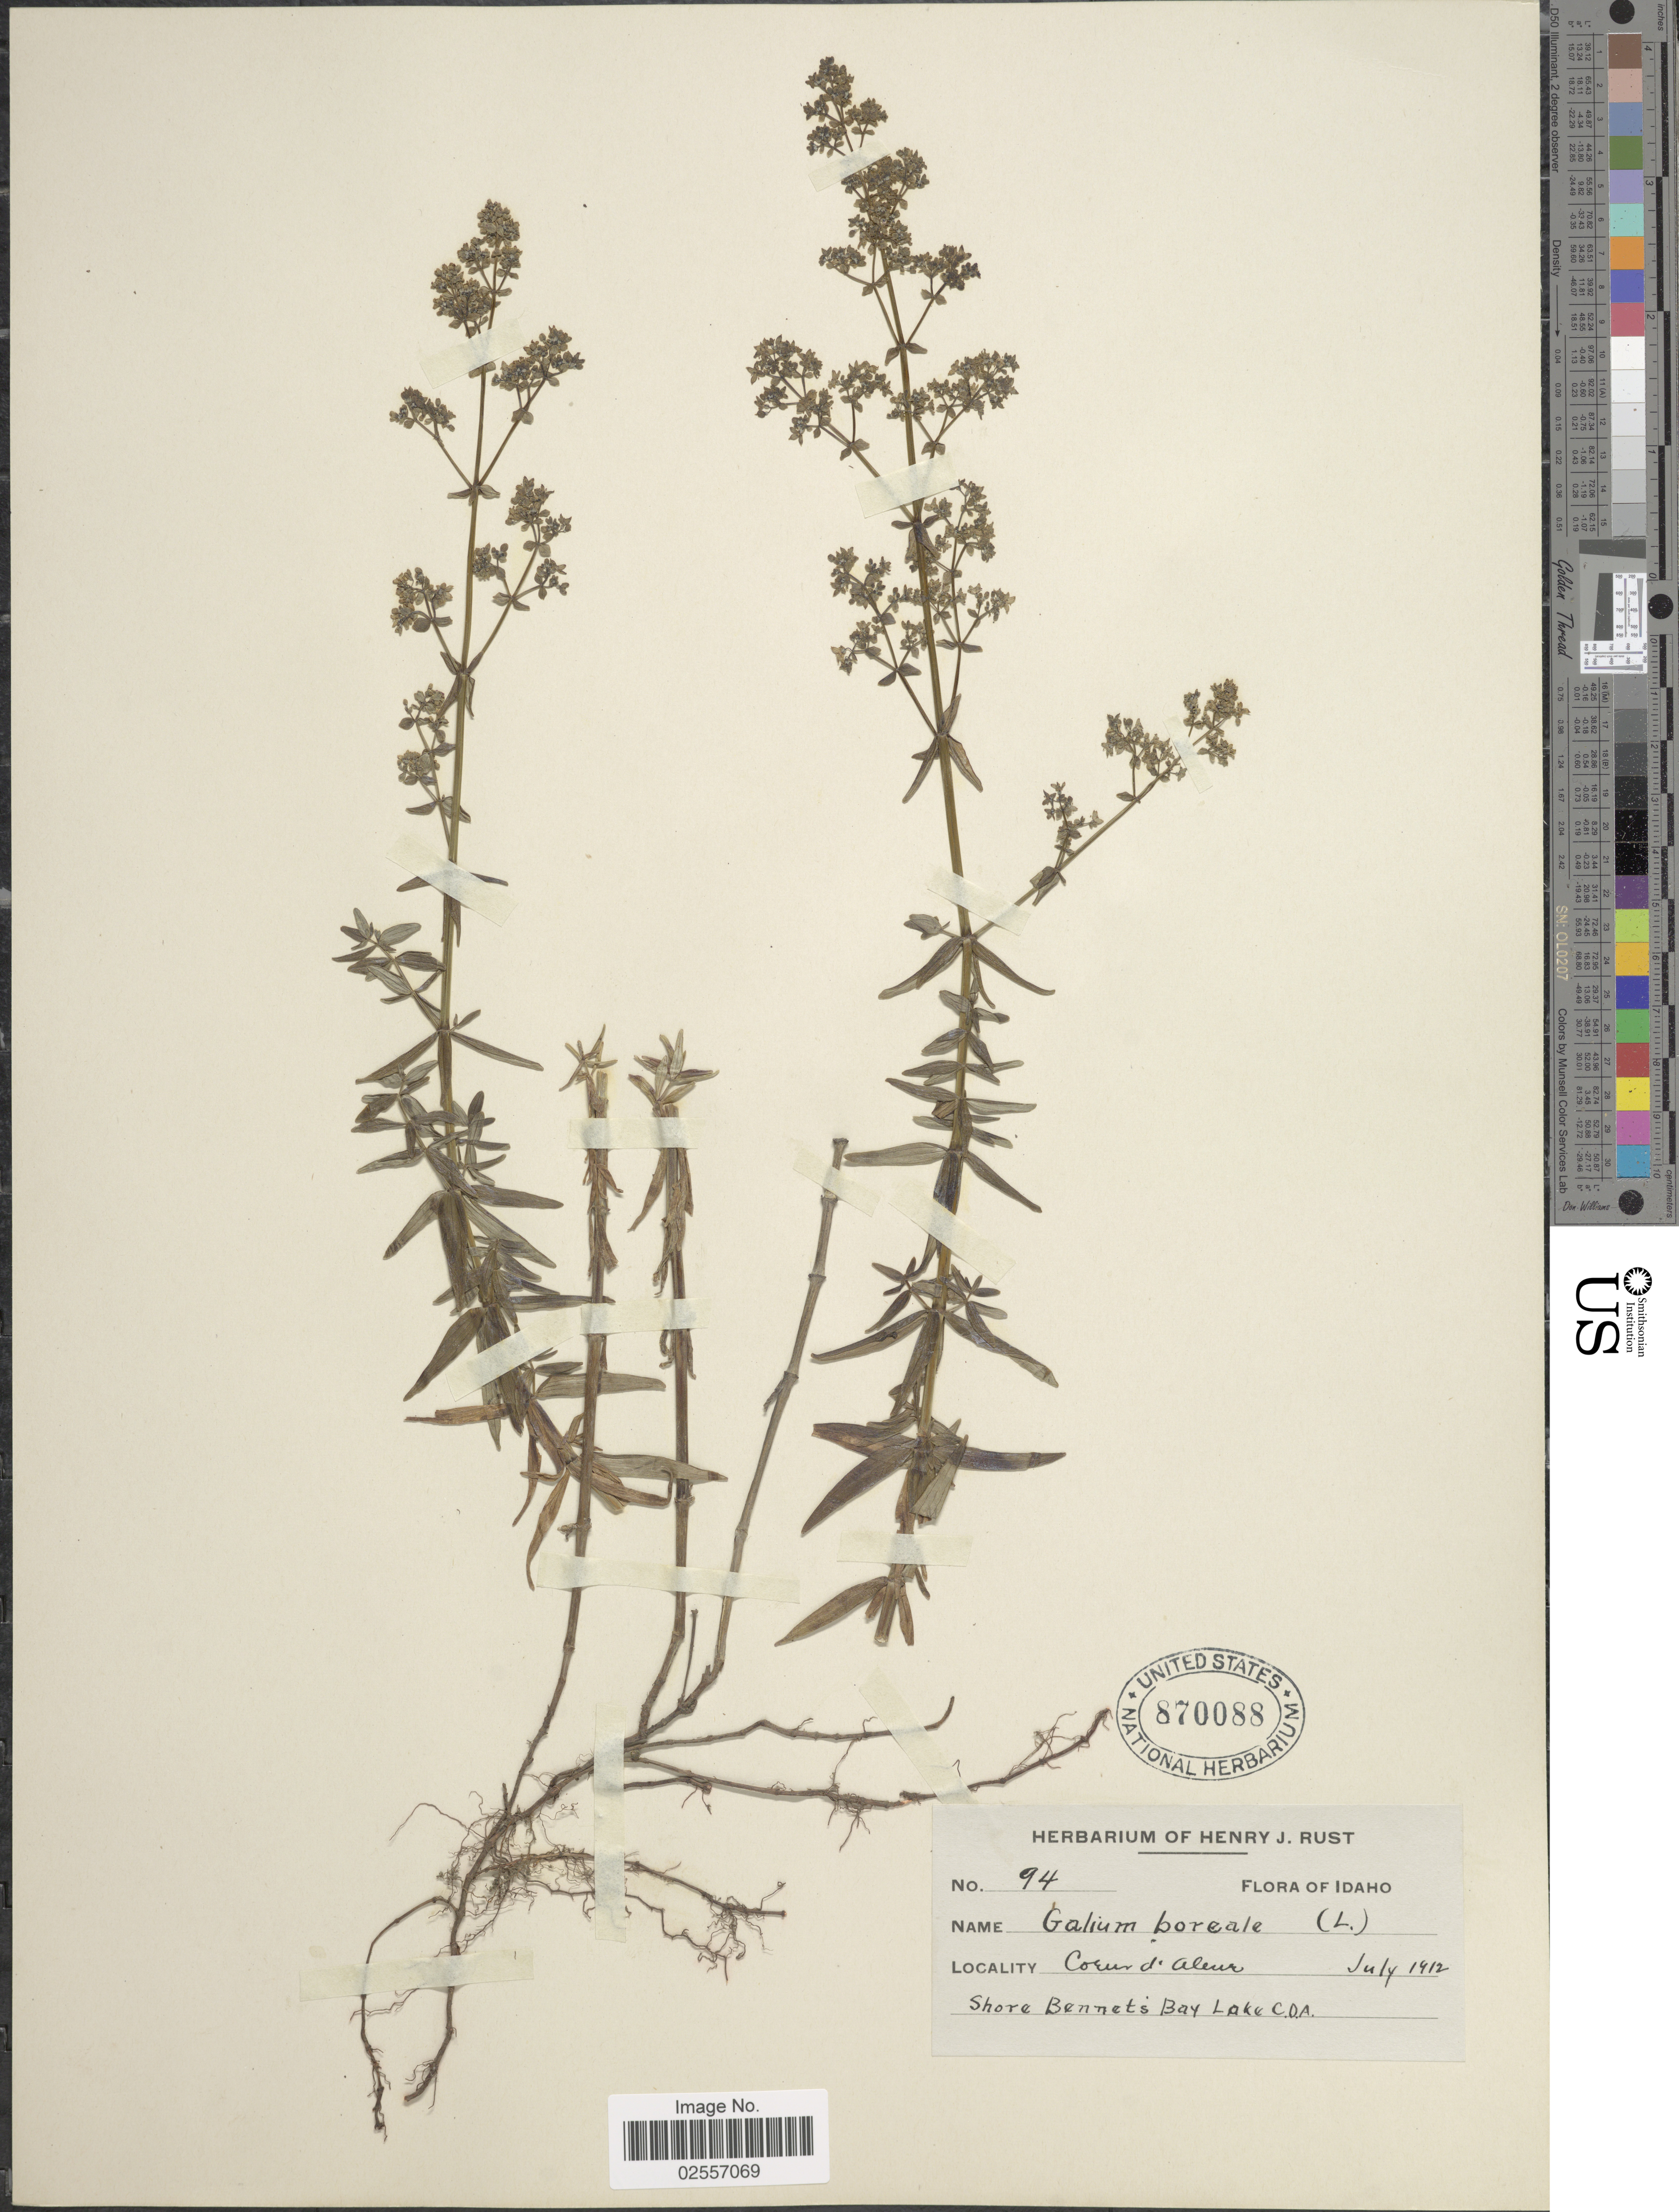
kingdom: Plantae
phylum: Tracheophyta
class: Magnoliopsida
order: Gentianales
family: Rubiaceae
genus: Galium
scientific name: Galium boreale L.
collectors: ex herb. Henry J. Rust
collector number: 94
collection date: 1912-07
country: United States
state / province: Idaho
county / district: Kootenai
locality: Coeur d'Alene. Shore Bennet's Bay Lake C.D.A.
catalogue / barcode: US 870088